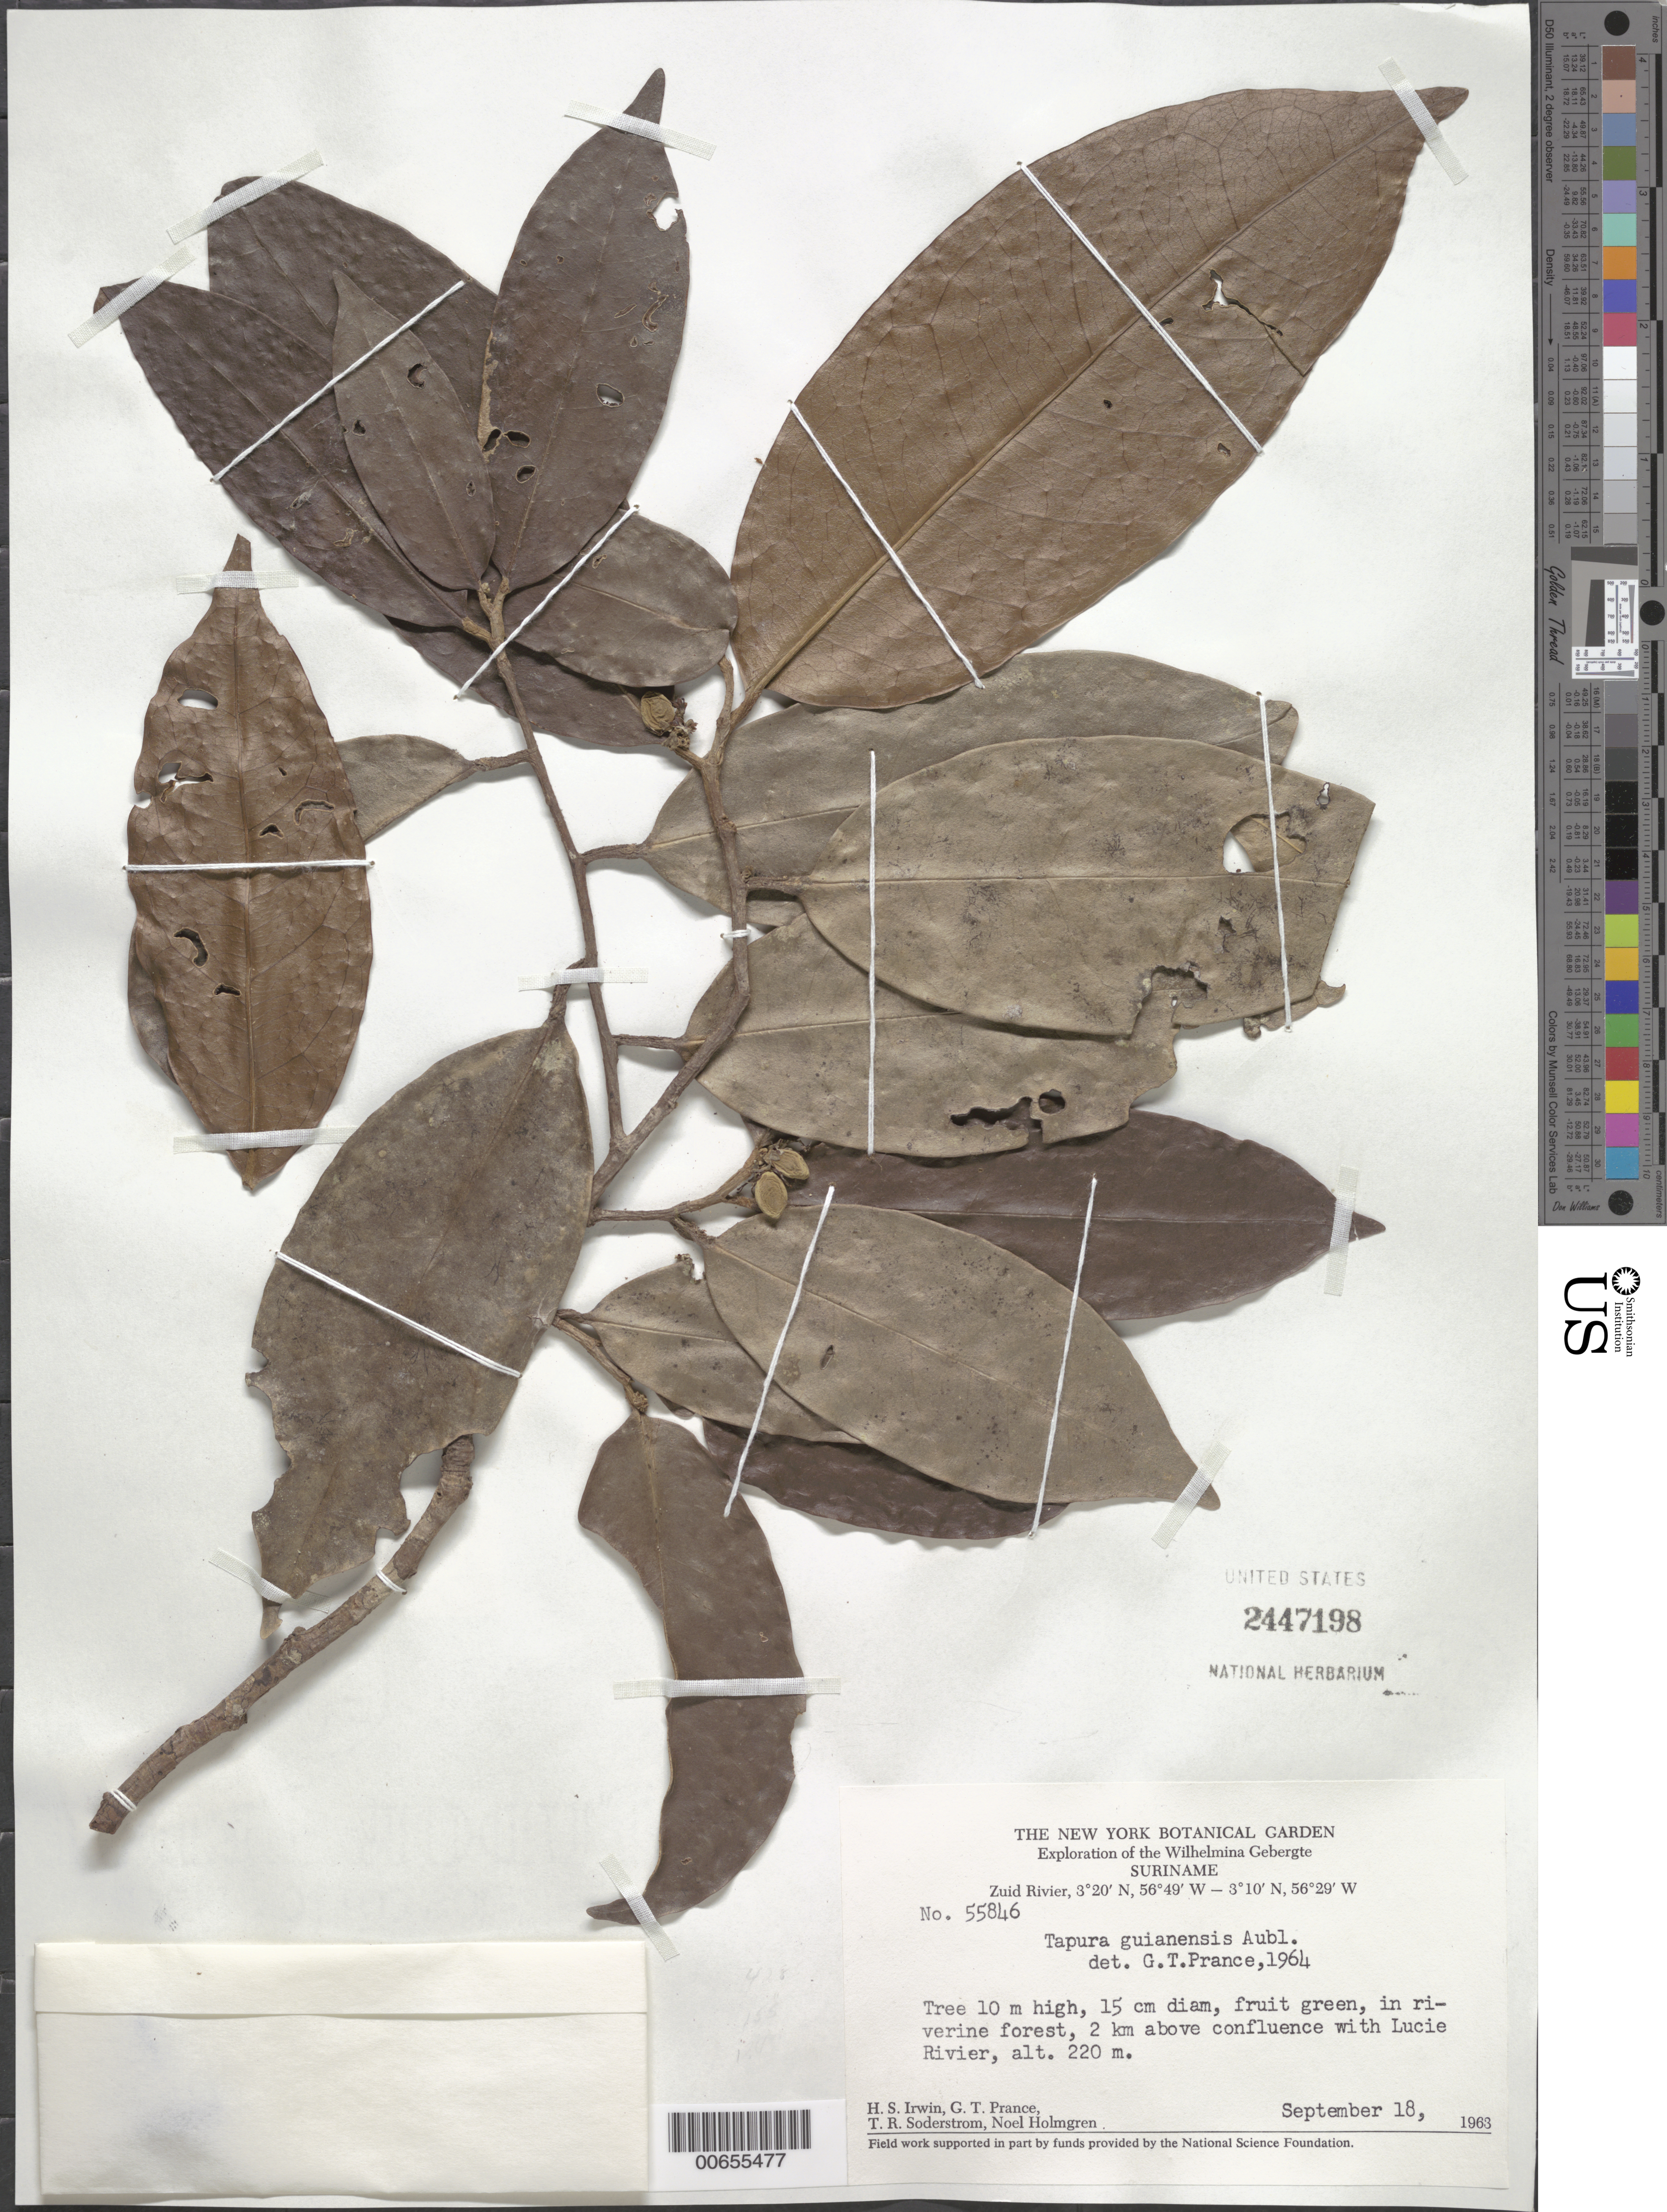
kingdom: Plantae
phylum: Tracheophyta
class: Magnoliopsida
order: Malpighiales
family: Dichapetalaceae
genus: Tapura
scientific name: Tapura guianensis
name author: Aubl.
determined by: Prance, G. T.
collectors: H. Irwin, G. T. Prance, T. R. Soderstrom & N. H. Holmgren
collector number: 55846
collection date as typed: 18-Sep-63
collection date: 1963-09-18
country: Suriname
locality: Zuid River, 2 km above confluence with Lucie R., Wilhelmina Gebergte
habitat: Riverine forest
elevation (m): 220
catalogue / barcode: US 2447198